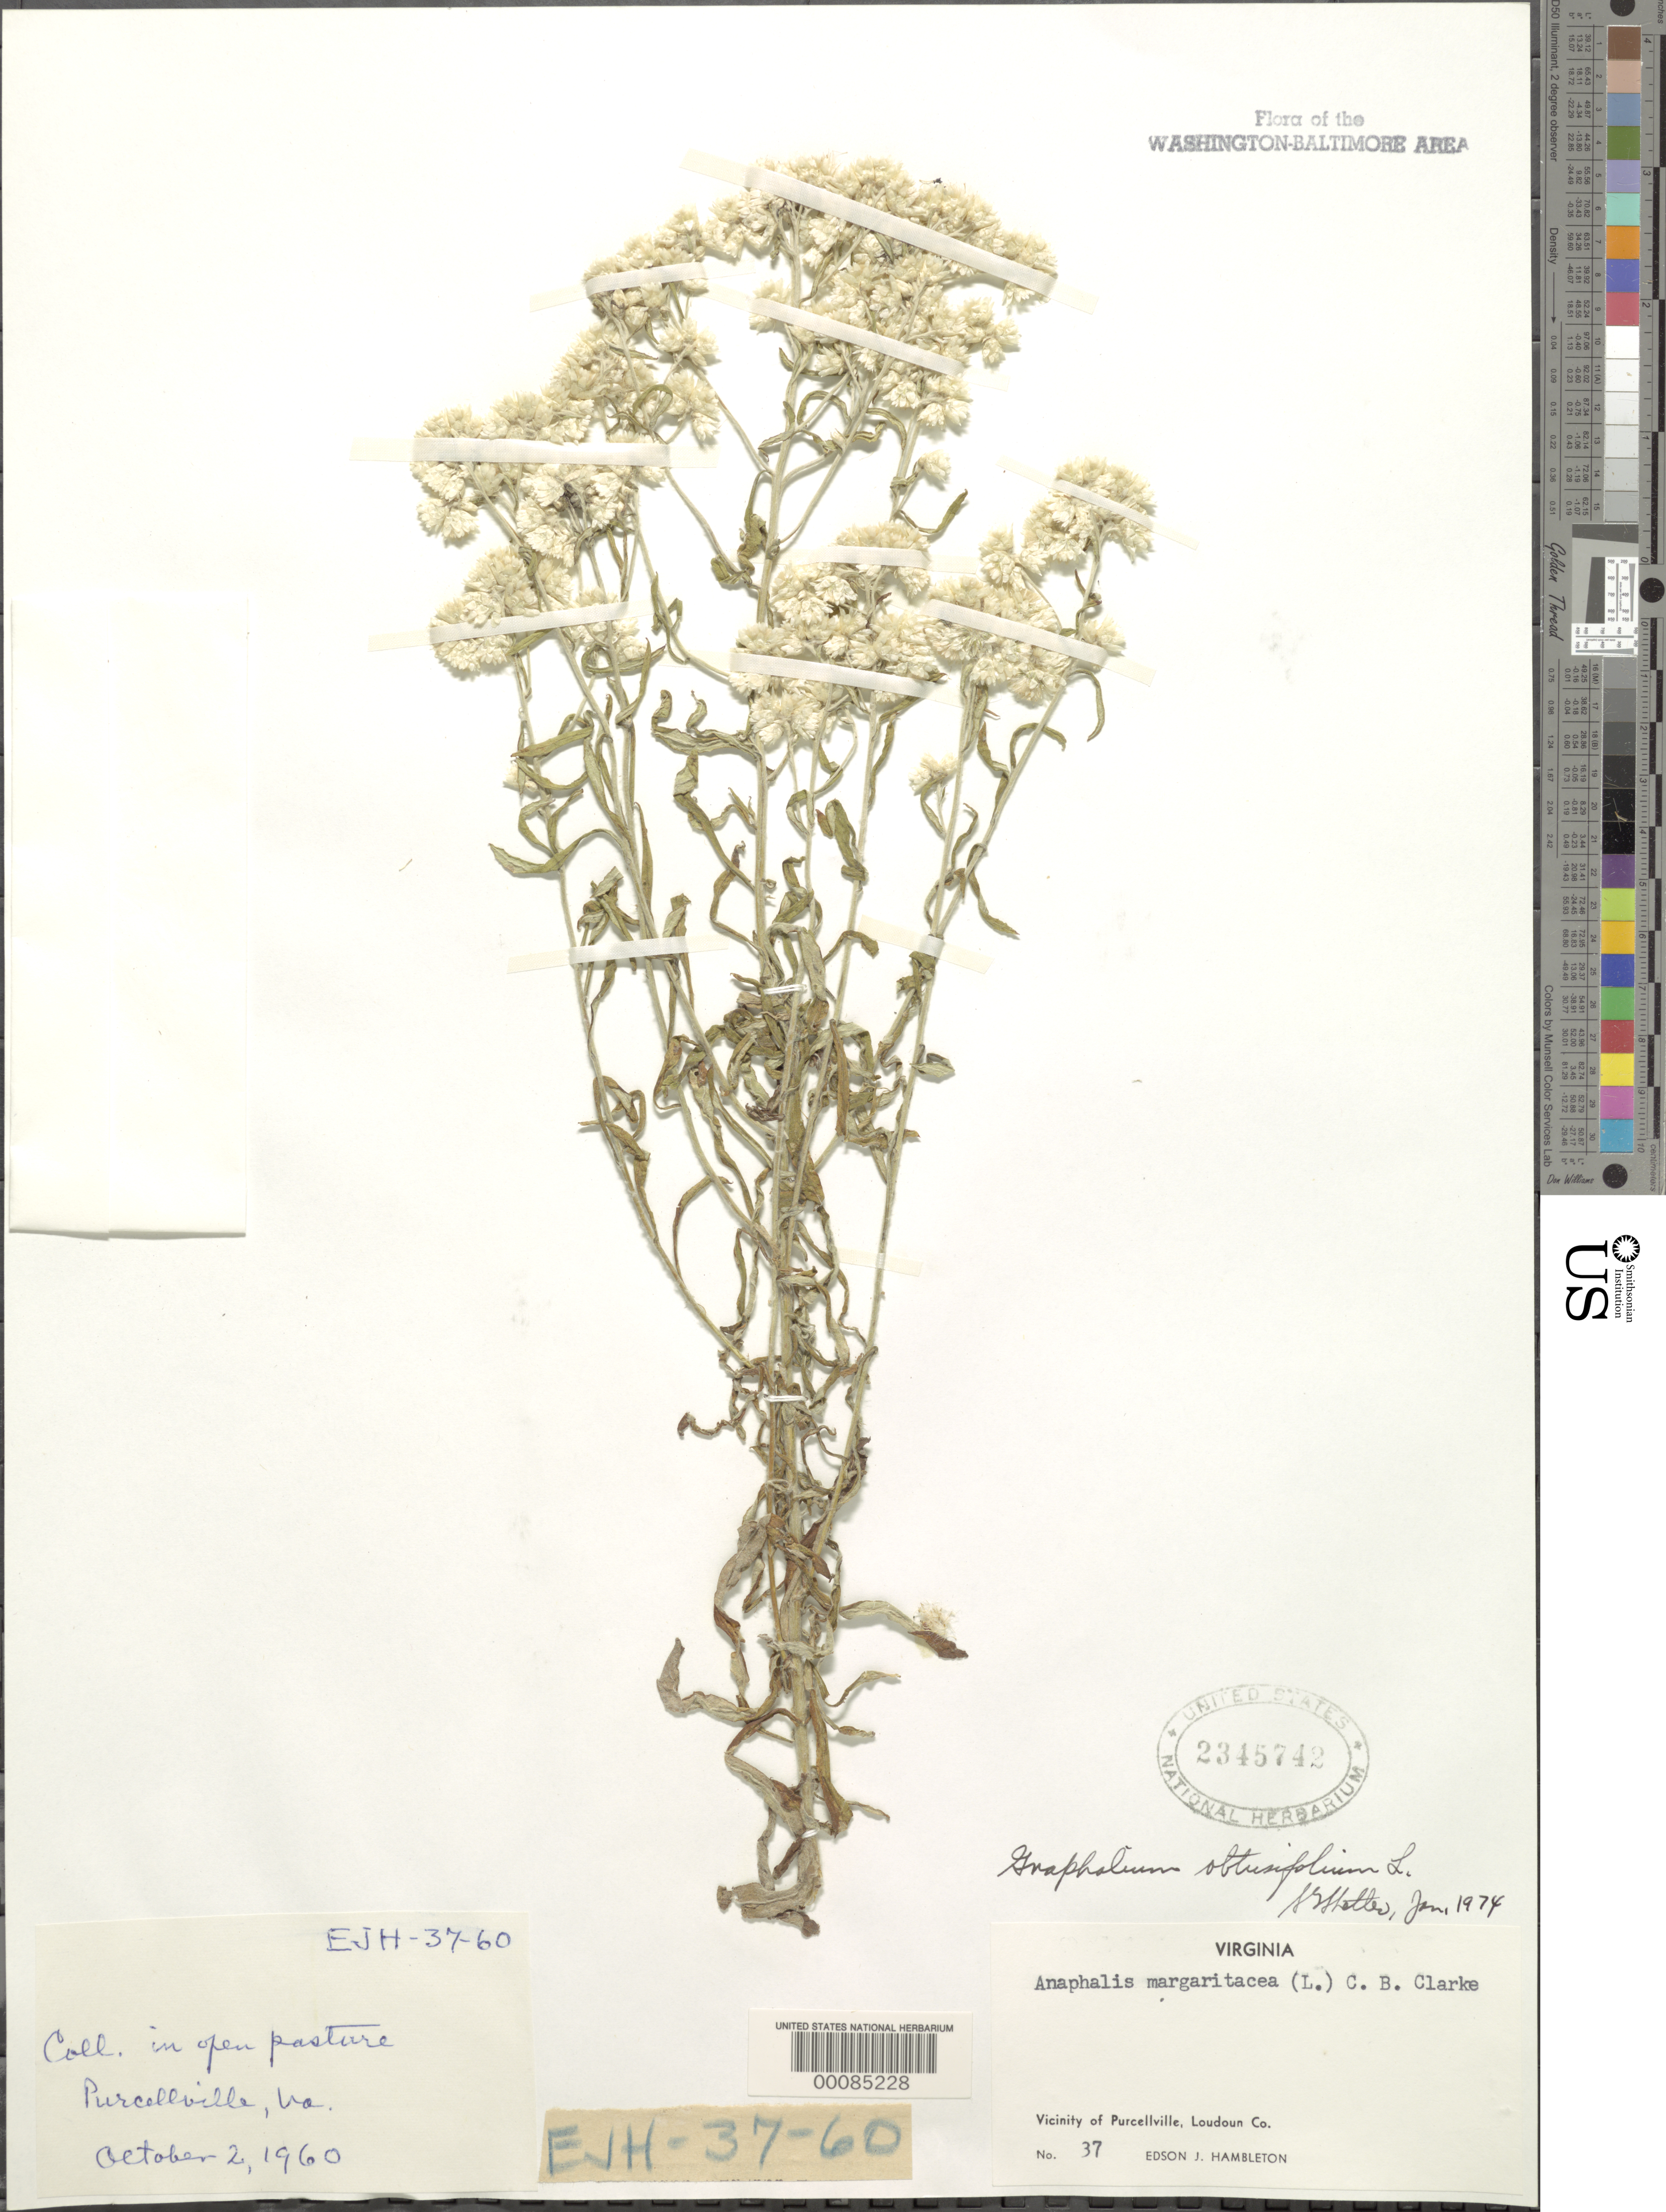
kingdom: Plantae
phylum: Tracheophyta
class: Magnoliopsida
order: Asterales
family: Asteraceae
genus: Pseudognaphalium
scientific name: Pseudognaphalium obtusifolium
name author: (L.) Hilliard & B.L. Burtt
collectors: E. Hambleton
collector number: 37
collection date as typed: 02 Oct 1960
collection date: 1960-10-02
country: United States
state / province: Virginia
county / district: Loudoun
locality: Purcellville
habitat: Open pasture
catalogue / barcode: US 2345742